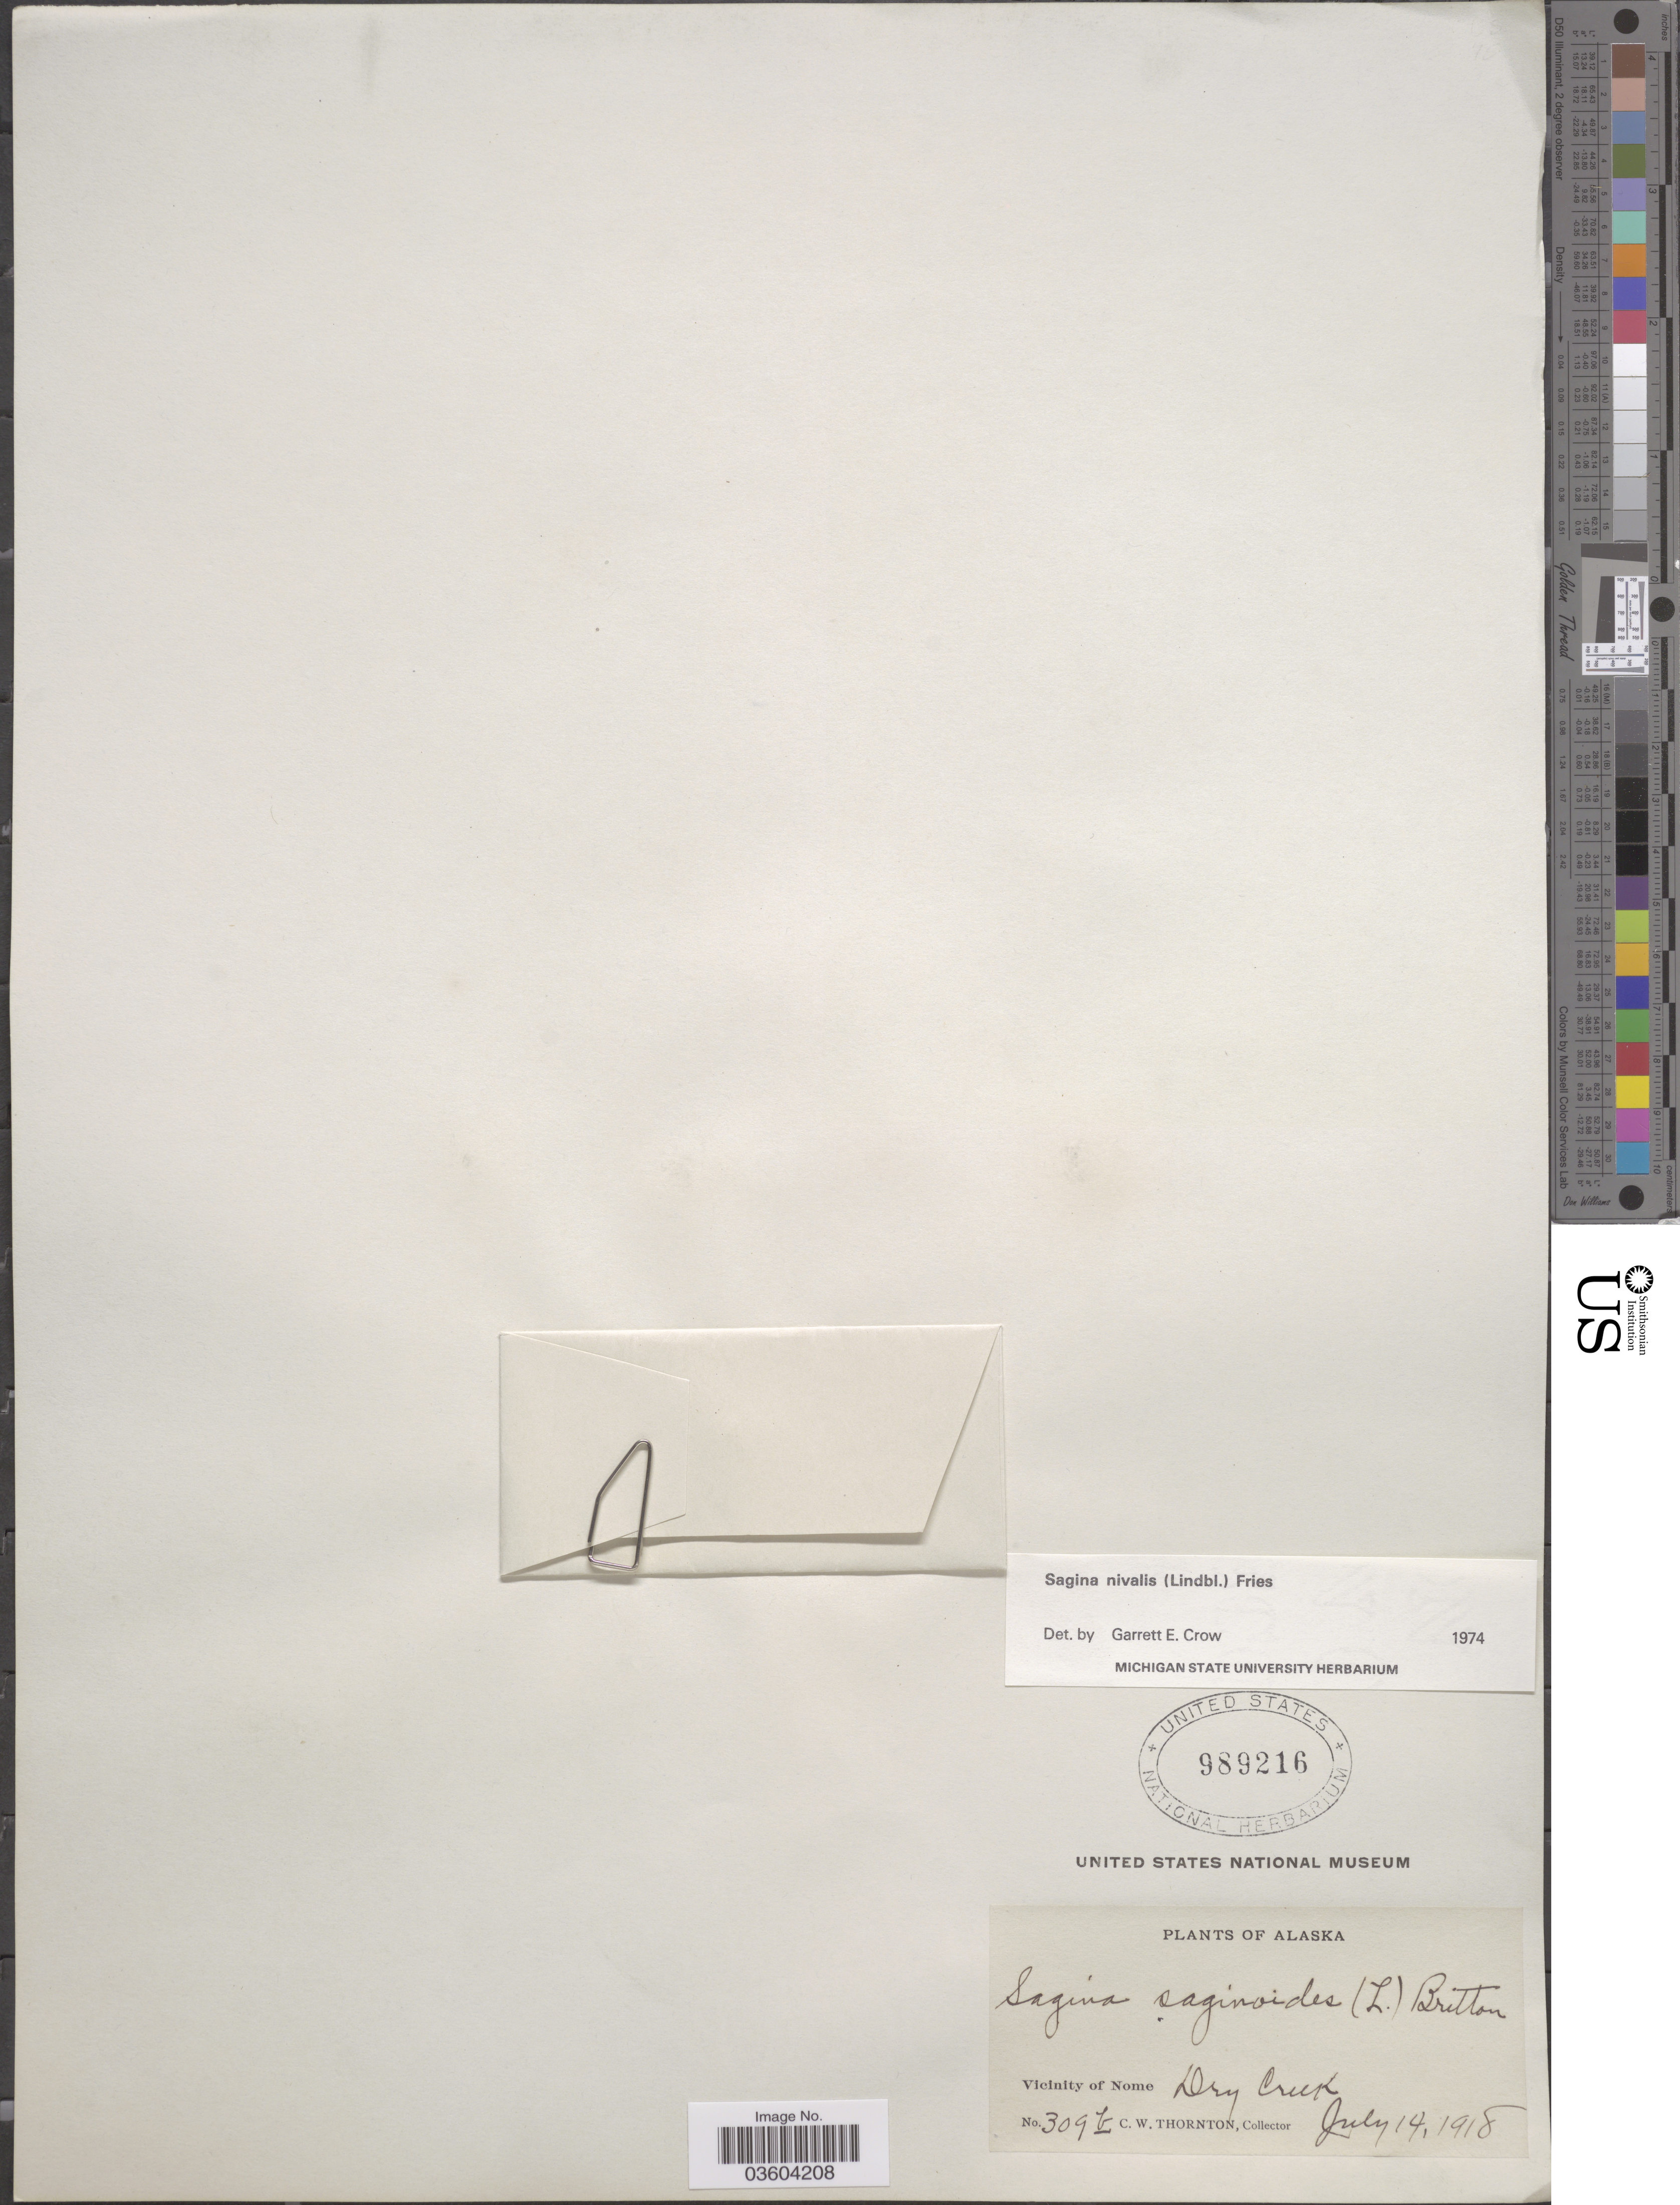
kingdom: Plantae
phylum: Tracheophyta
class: Magnoliopsida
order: Caryophyllales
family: Caryophyllaceae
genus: Sagina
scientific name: Sagina nivalis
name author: (Lindblom) Fr.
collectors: C. Thornton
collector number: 309b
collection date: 1918-07-14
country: United States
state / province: Alaska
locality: Vicinity of Nome, Dry Creek.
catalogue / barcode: US 989216